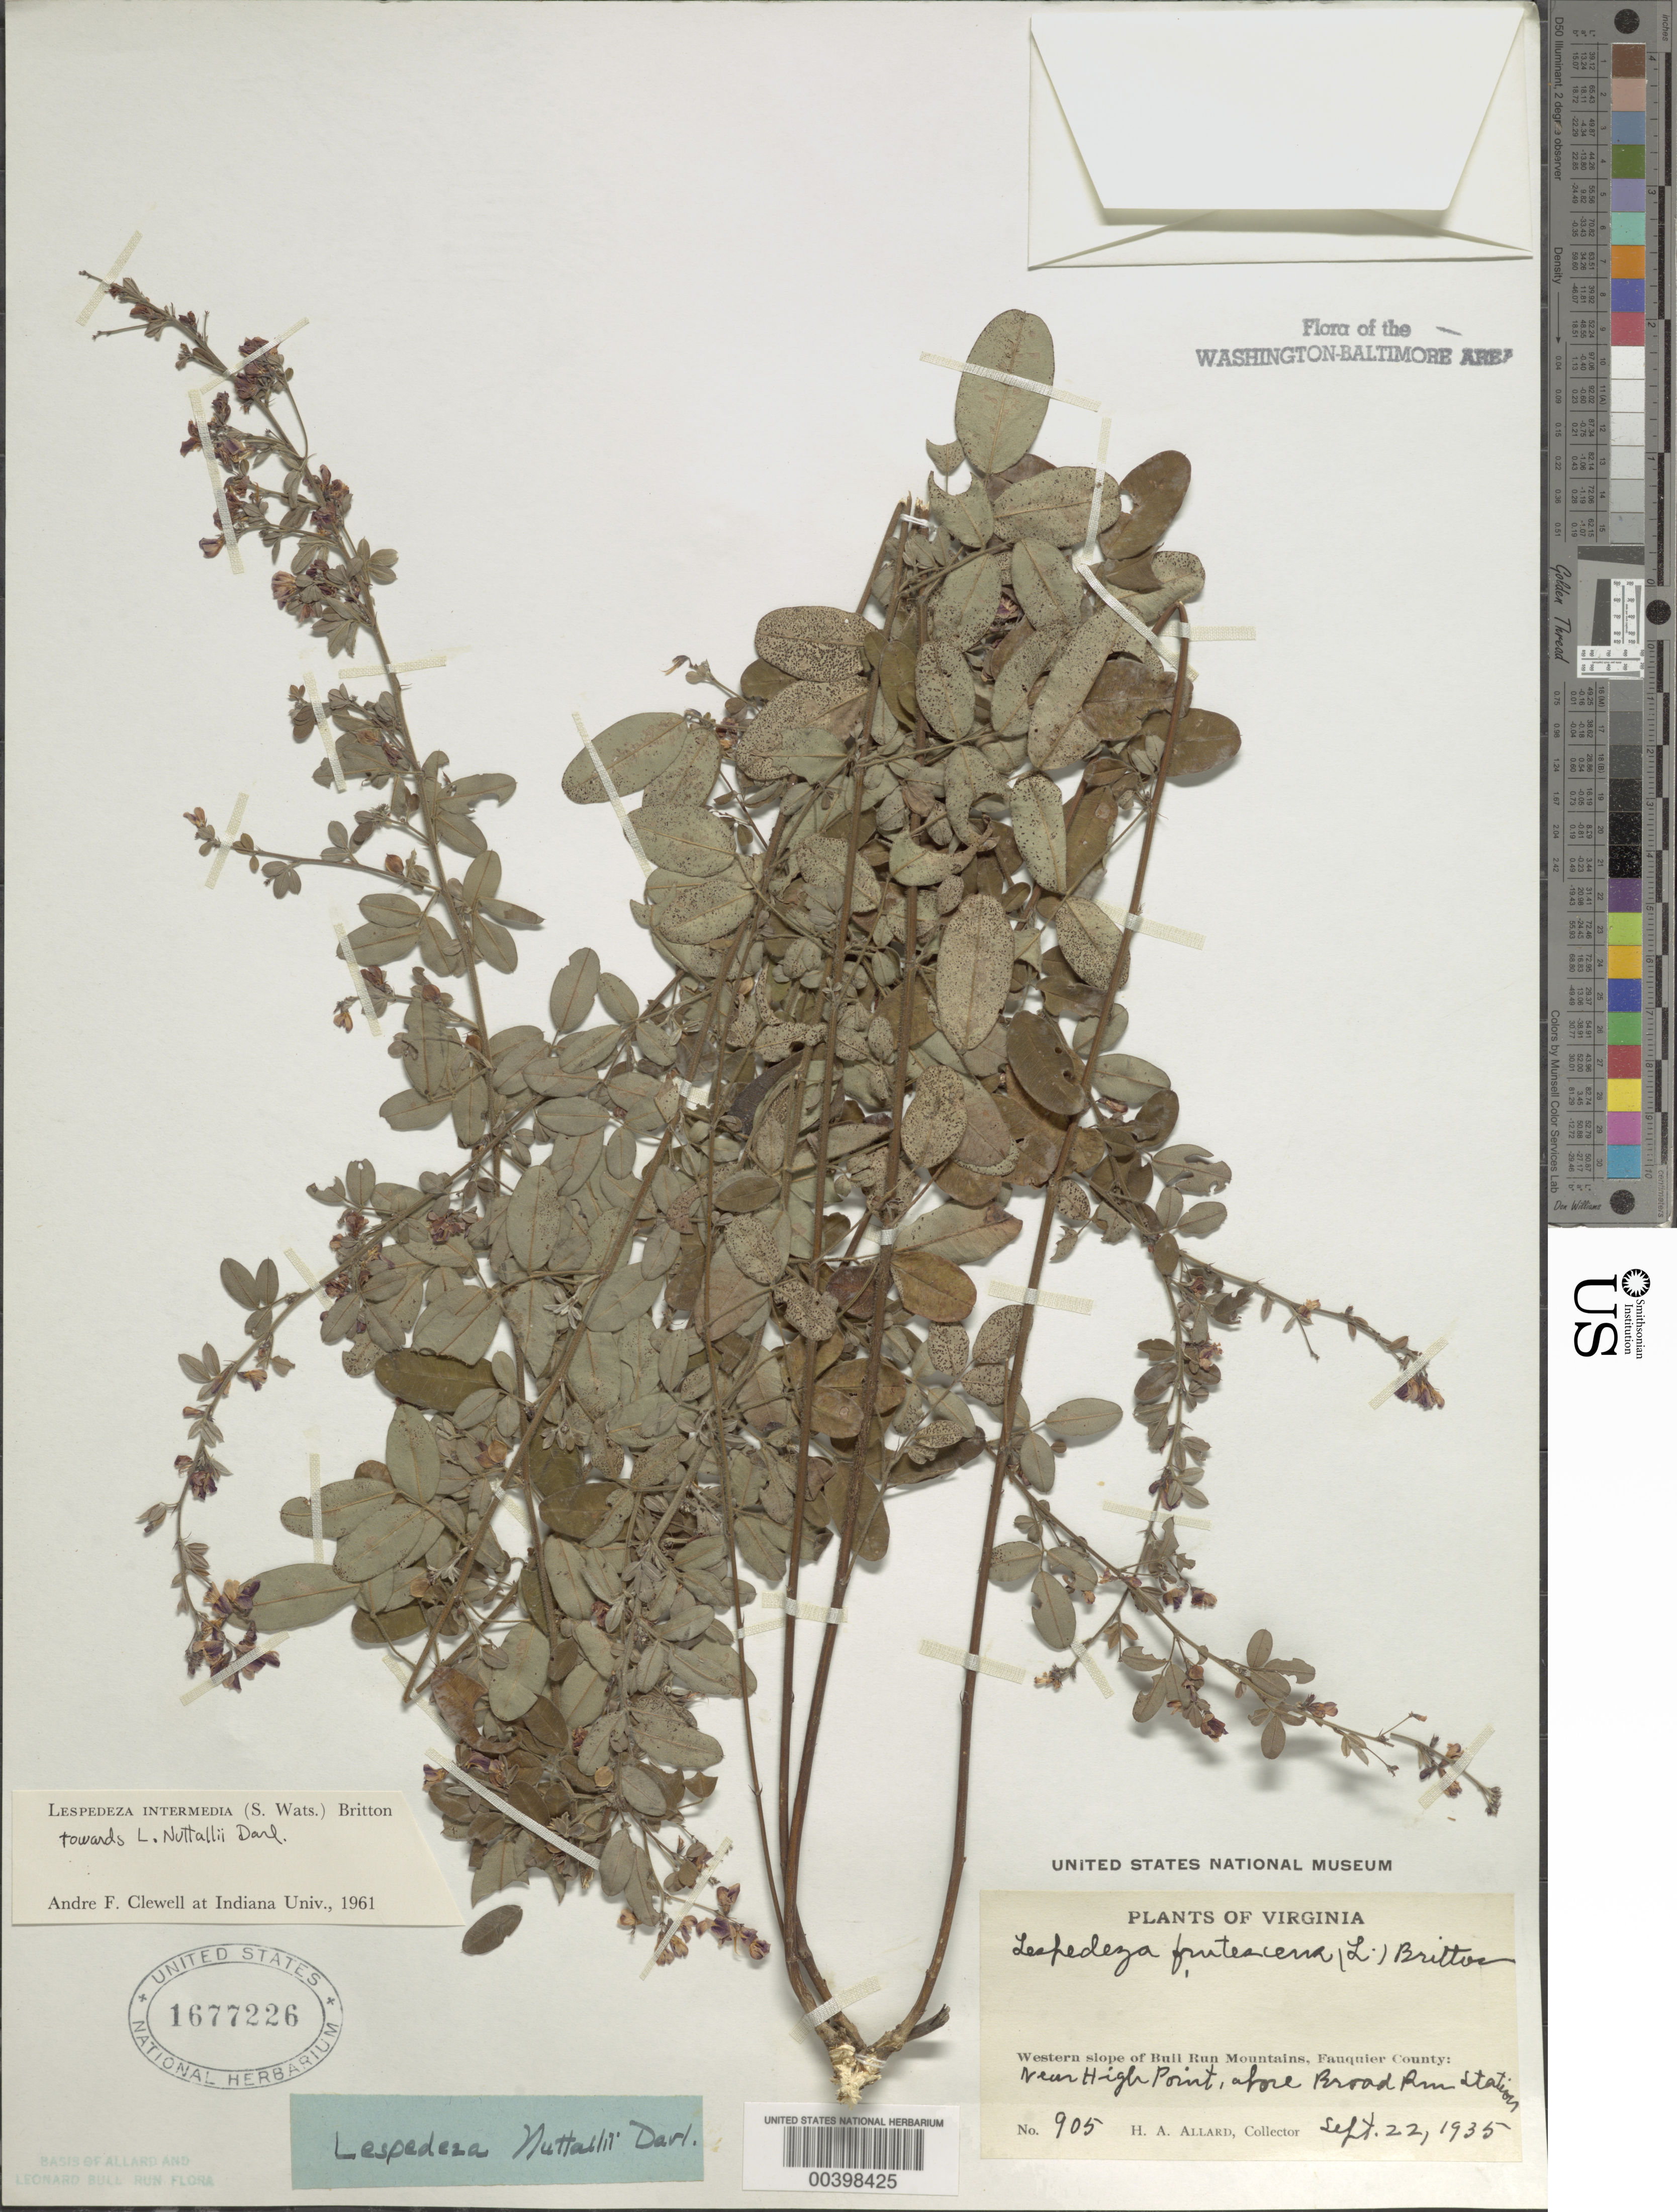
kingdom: Plantae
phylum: Tracheophyta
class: Magnoliopsida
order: Fabales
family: Fabaceae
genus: Lespedeza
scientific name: Lespedeza intermedia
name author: (S. Watson) Britton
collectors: H. A. Allard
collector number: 905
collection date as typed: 22 Sep 1935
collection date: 1935-09-22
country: United States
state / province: Virginia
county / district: Fauquier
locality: Near High Point, above Broad Run Station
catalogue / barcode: US 1677226